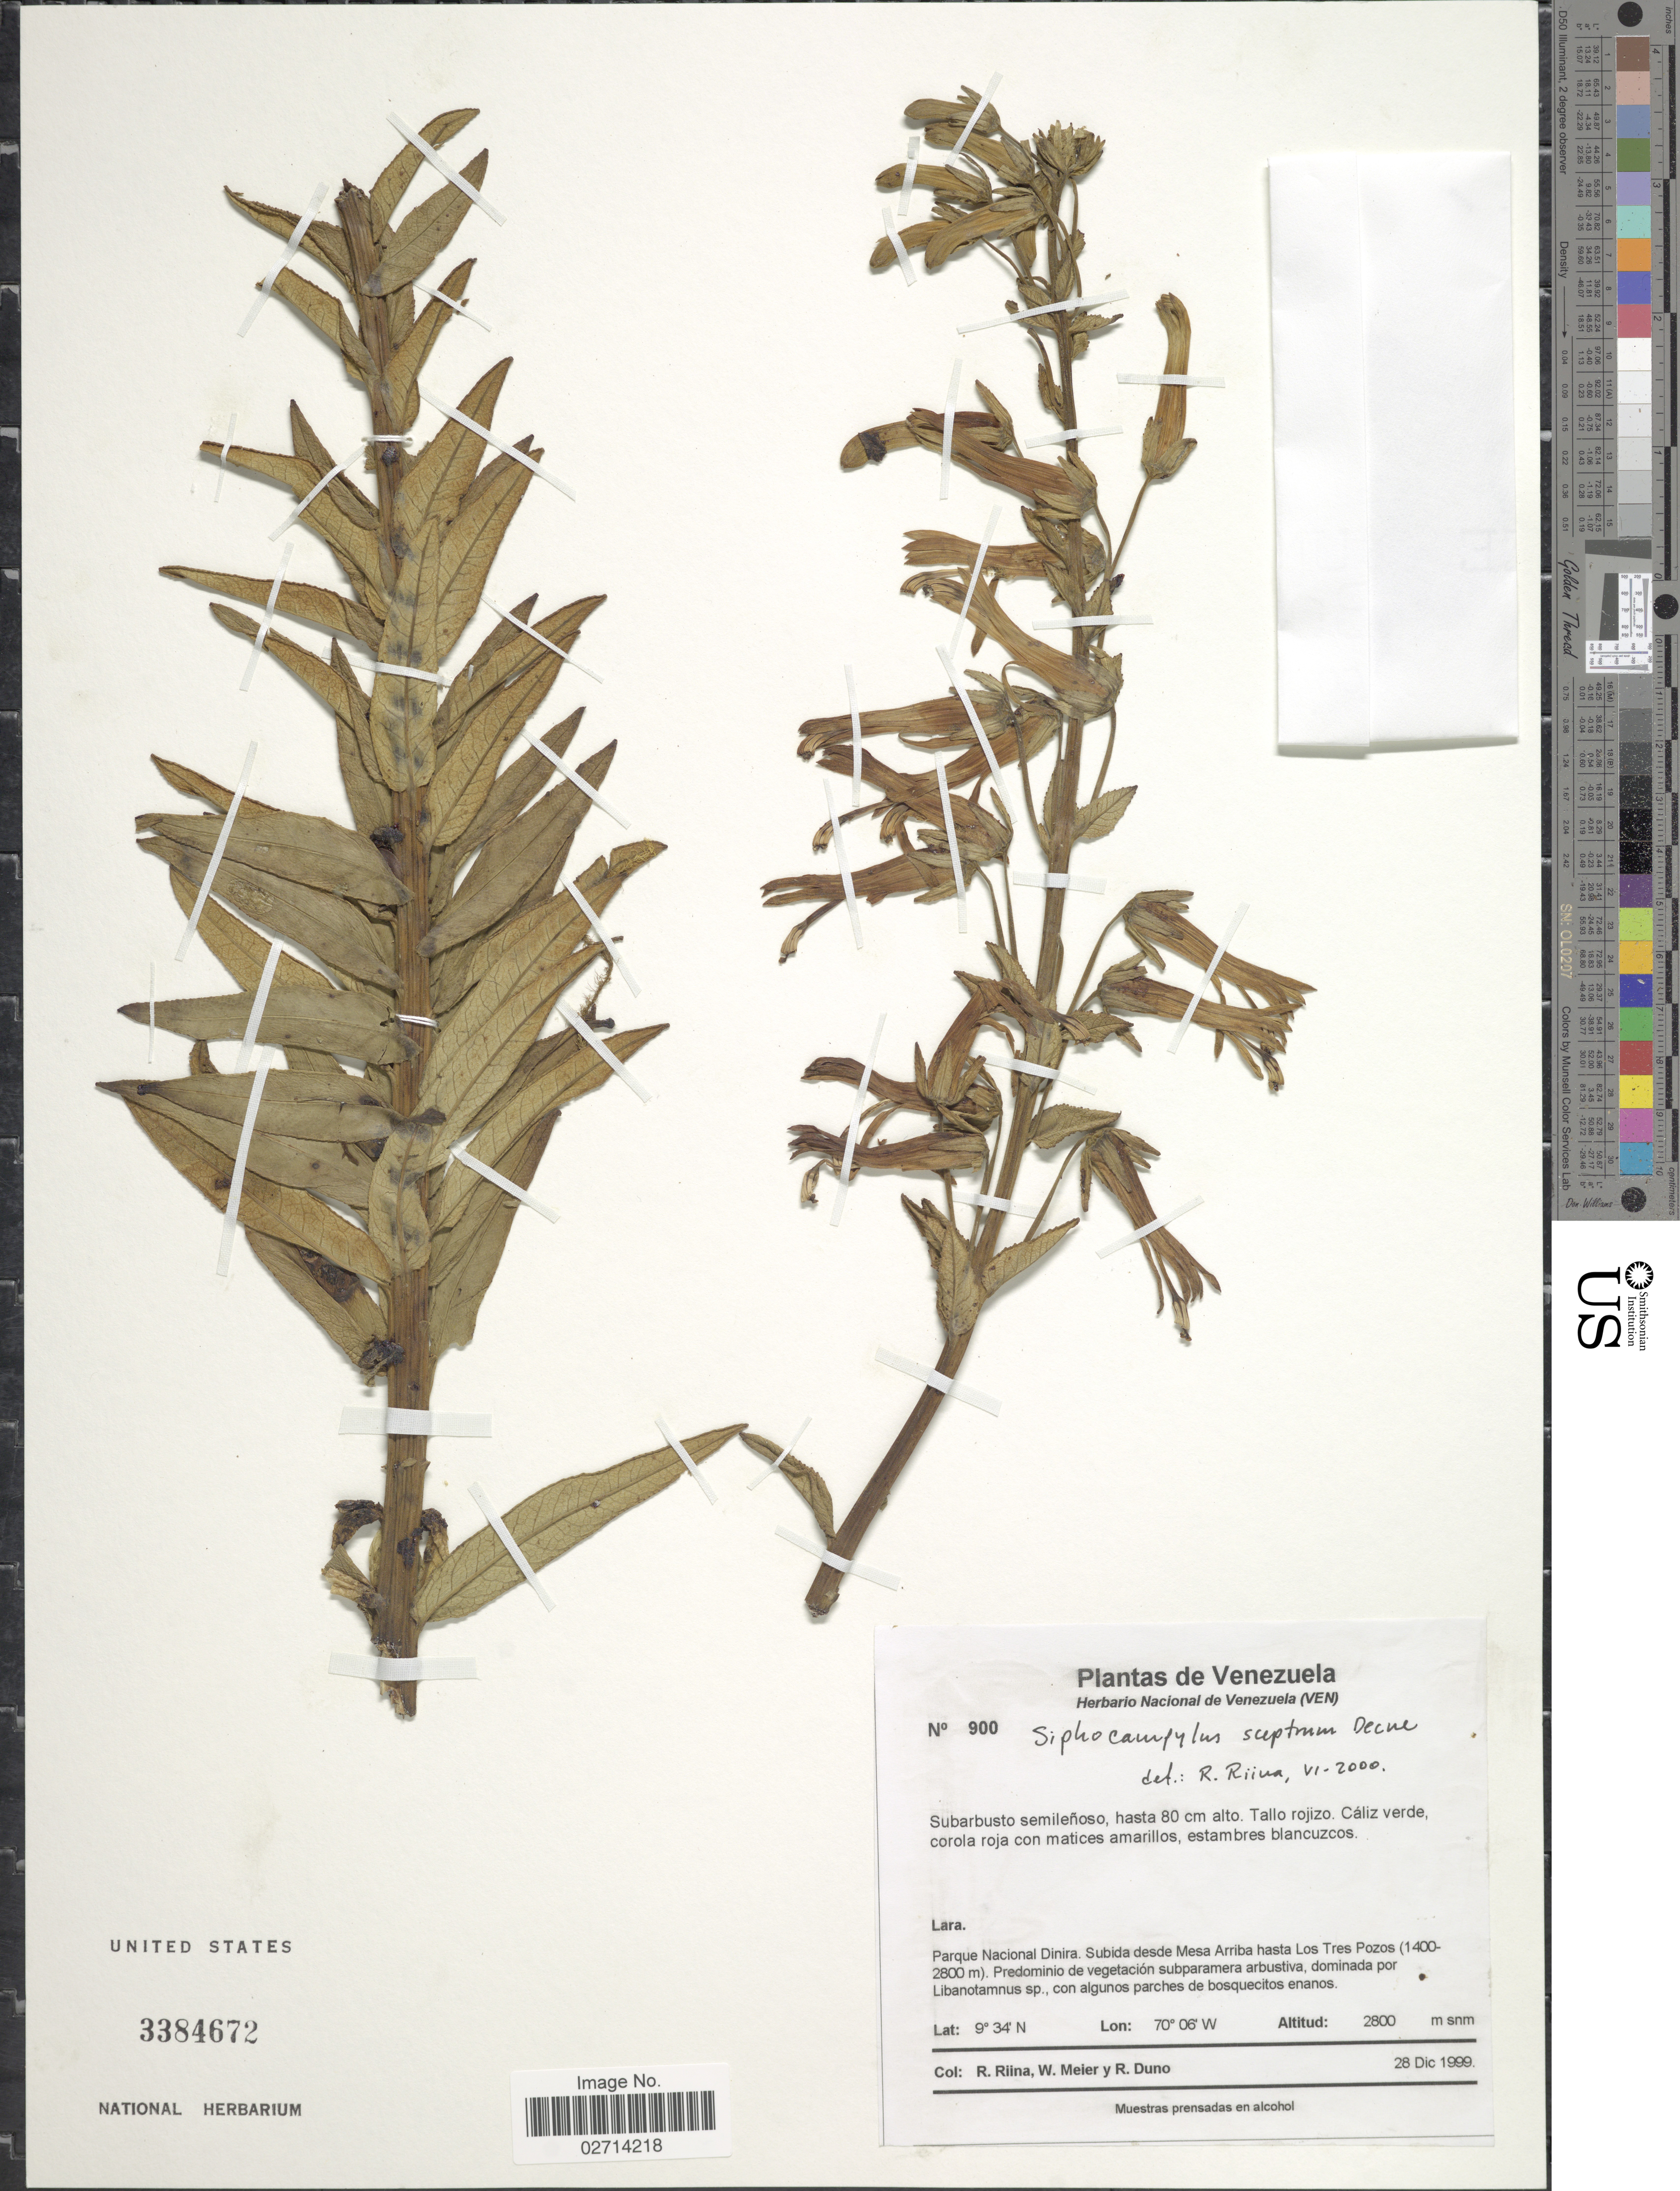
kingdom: Plantae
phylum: Tracheophyta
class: Magnoliopsida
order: Asterales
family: Campanulaceae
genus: Siphocampylus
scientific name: Siphocampylus sceptrum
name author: Decne. ex B.L. Linden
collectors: R. Riina, W. Meier & R. Duno de Stefano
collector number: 900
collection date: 1999-12-28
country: Venezuela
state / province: Lara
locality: Parque Nacional Dinira, Subida desde Mesa Arriba hasta Los Tres Pozos.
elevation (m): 1400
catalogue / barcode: US 3384672